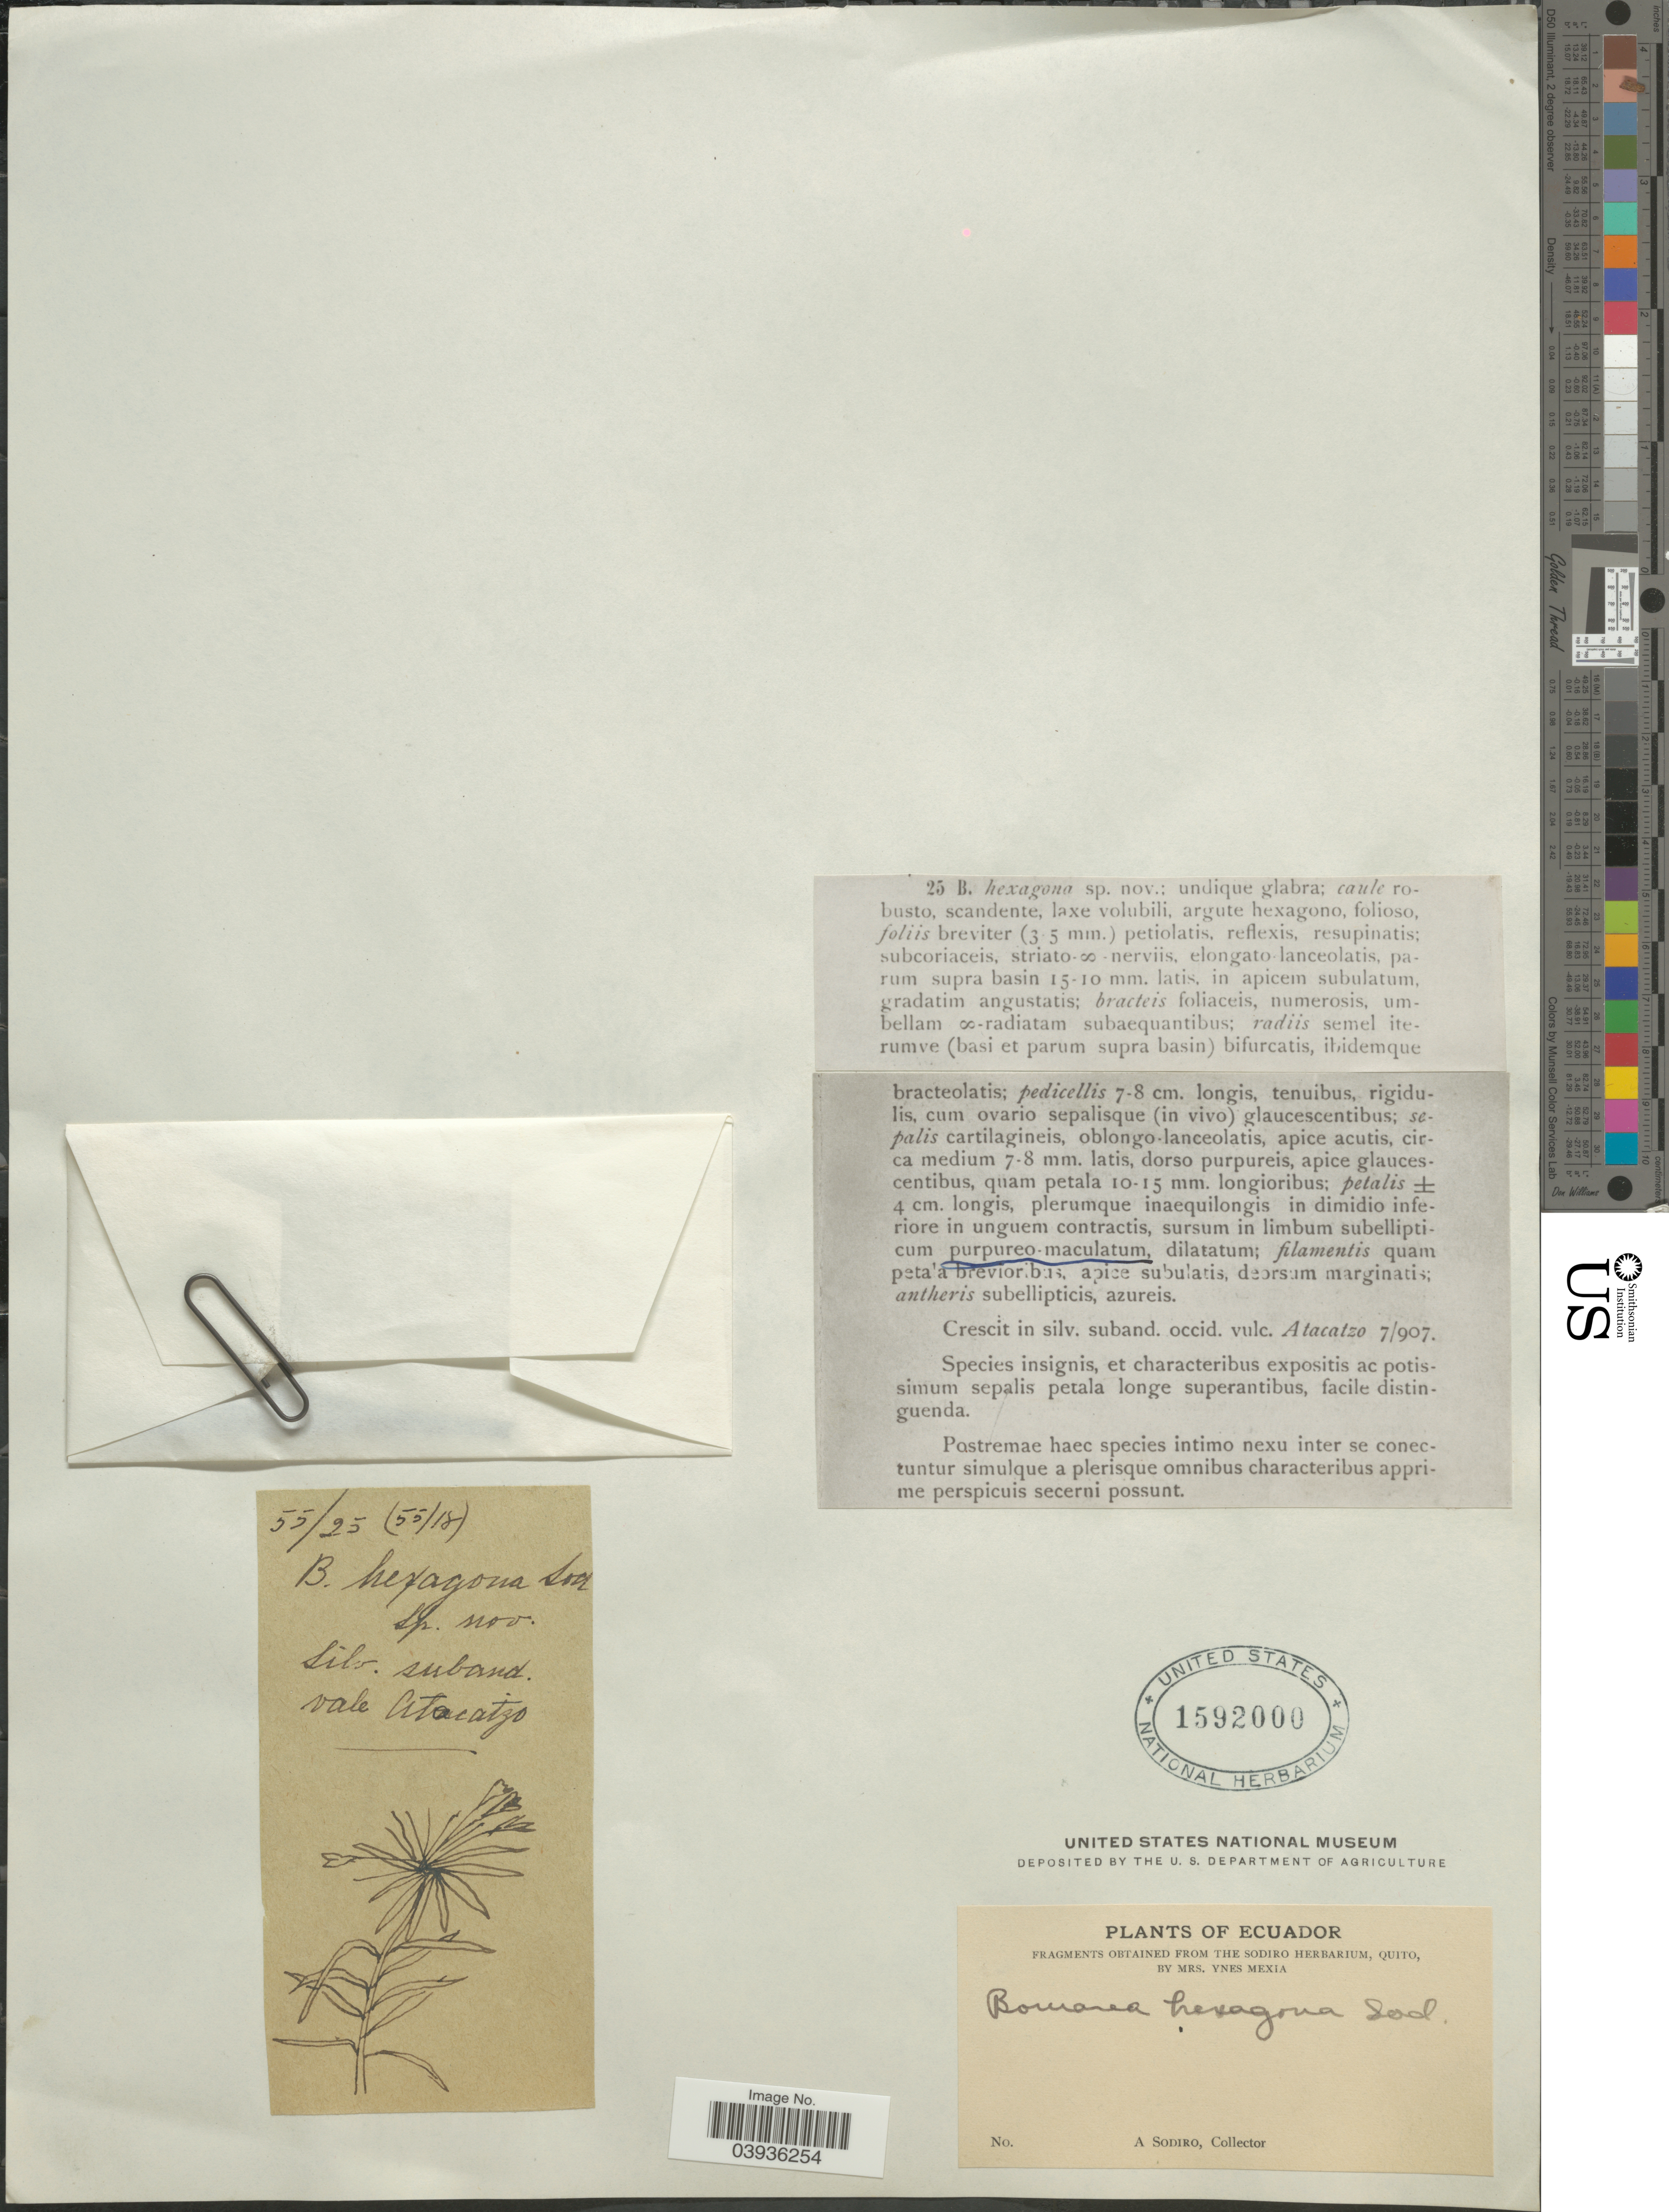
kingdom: Plantae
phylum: Tracheophyta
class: Liliopsida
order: Liliales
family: Alstroemeriaceae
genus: Bomarea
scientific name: Bomarea hexagona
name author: Sodiro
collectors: A. Sodiro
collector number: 55/25B?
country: Ecuador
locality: Silv. suband. vale Atacatzo.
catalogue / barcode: US 1592000